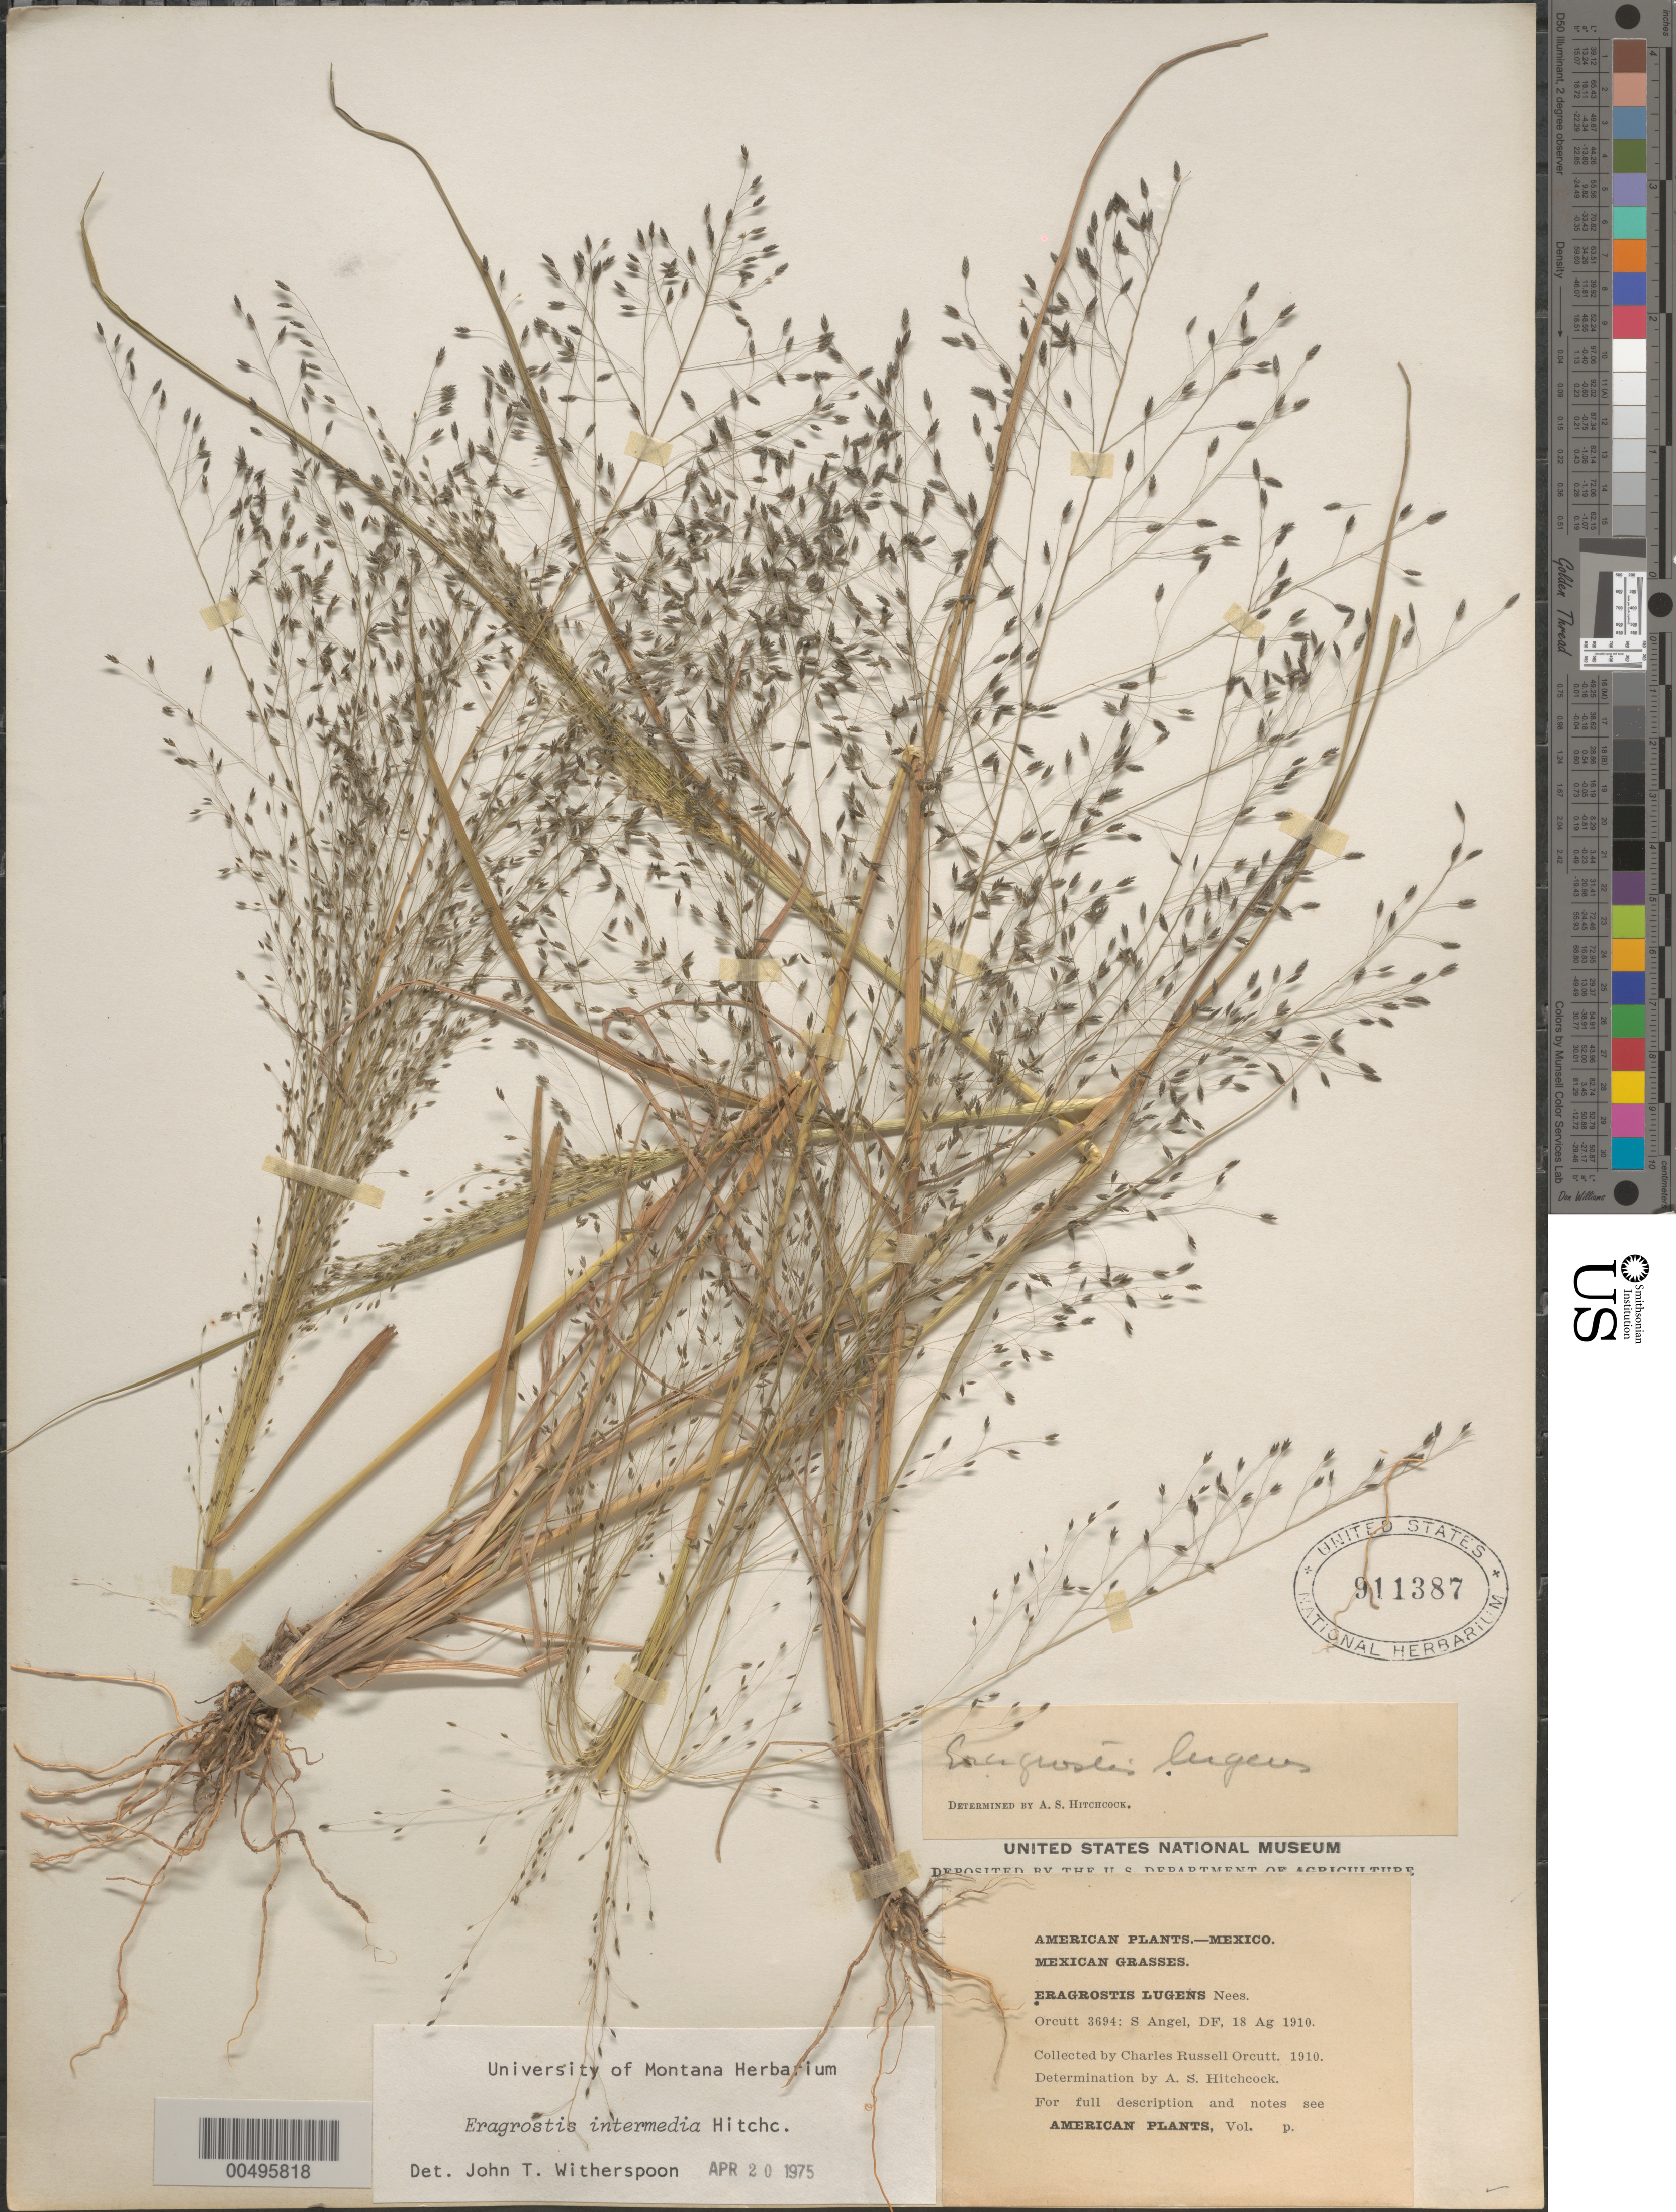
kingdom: Plantae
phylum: Tracheophyta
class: Liliopsida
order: Poales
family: Poaceae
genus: Eragrostis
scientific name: Eragrostis intermedia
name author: Hitchc.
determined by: Witherspoon, John T.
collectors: C. R. Orcutt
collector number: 3694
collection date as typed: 18 Aug 1910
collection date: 1910-08-18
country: Mexico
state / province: Distrito Federal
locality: San Angel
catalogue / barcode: US 911387